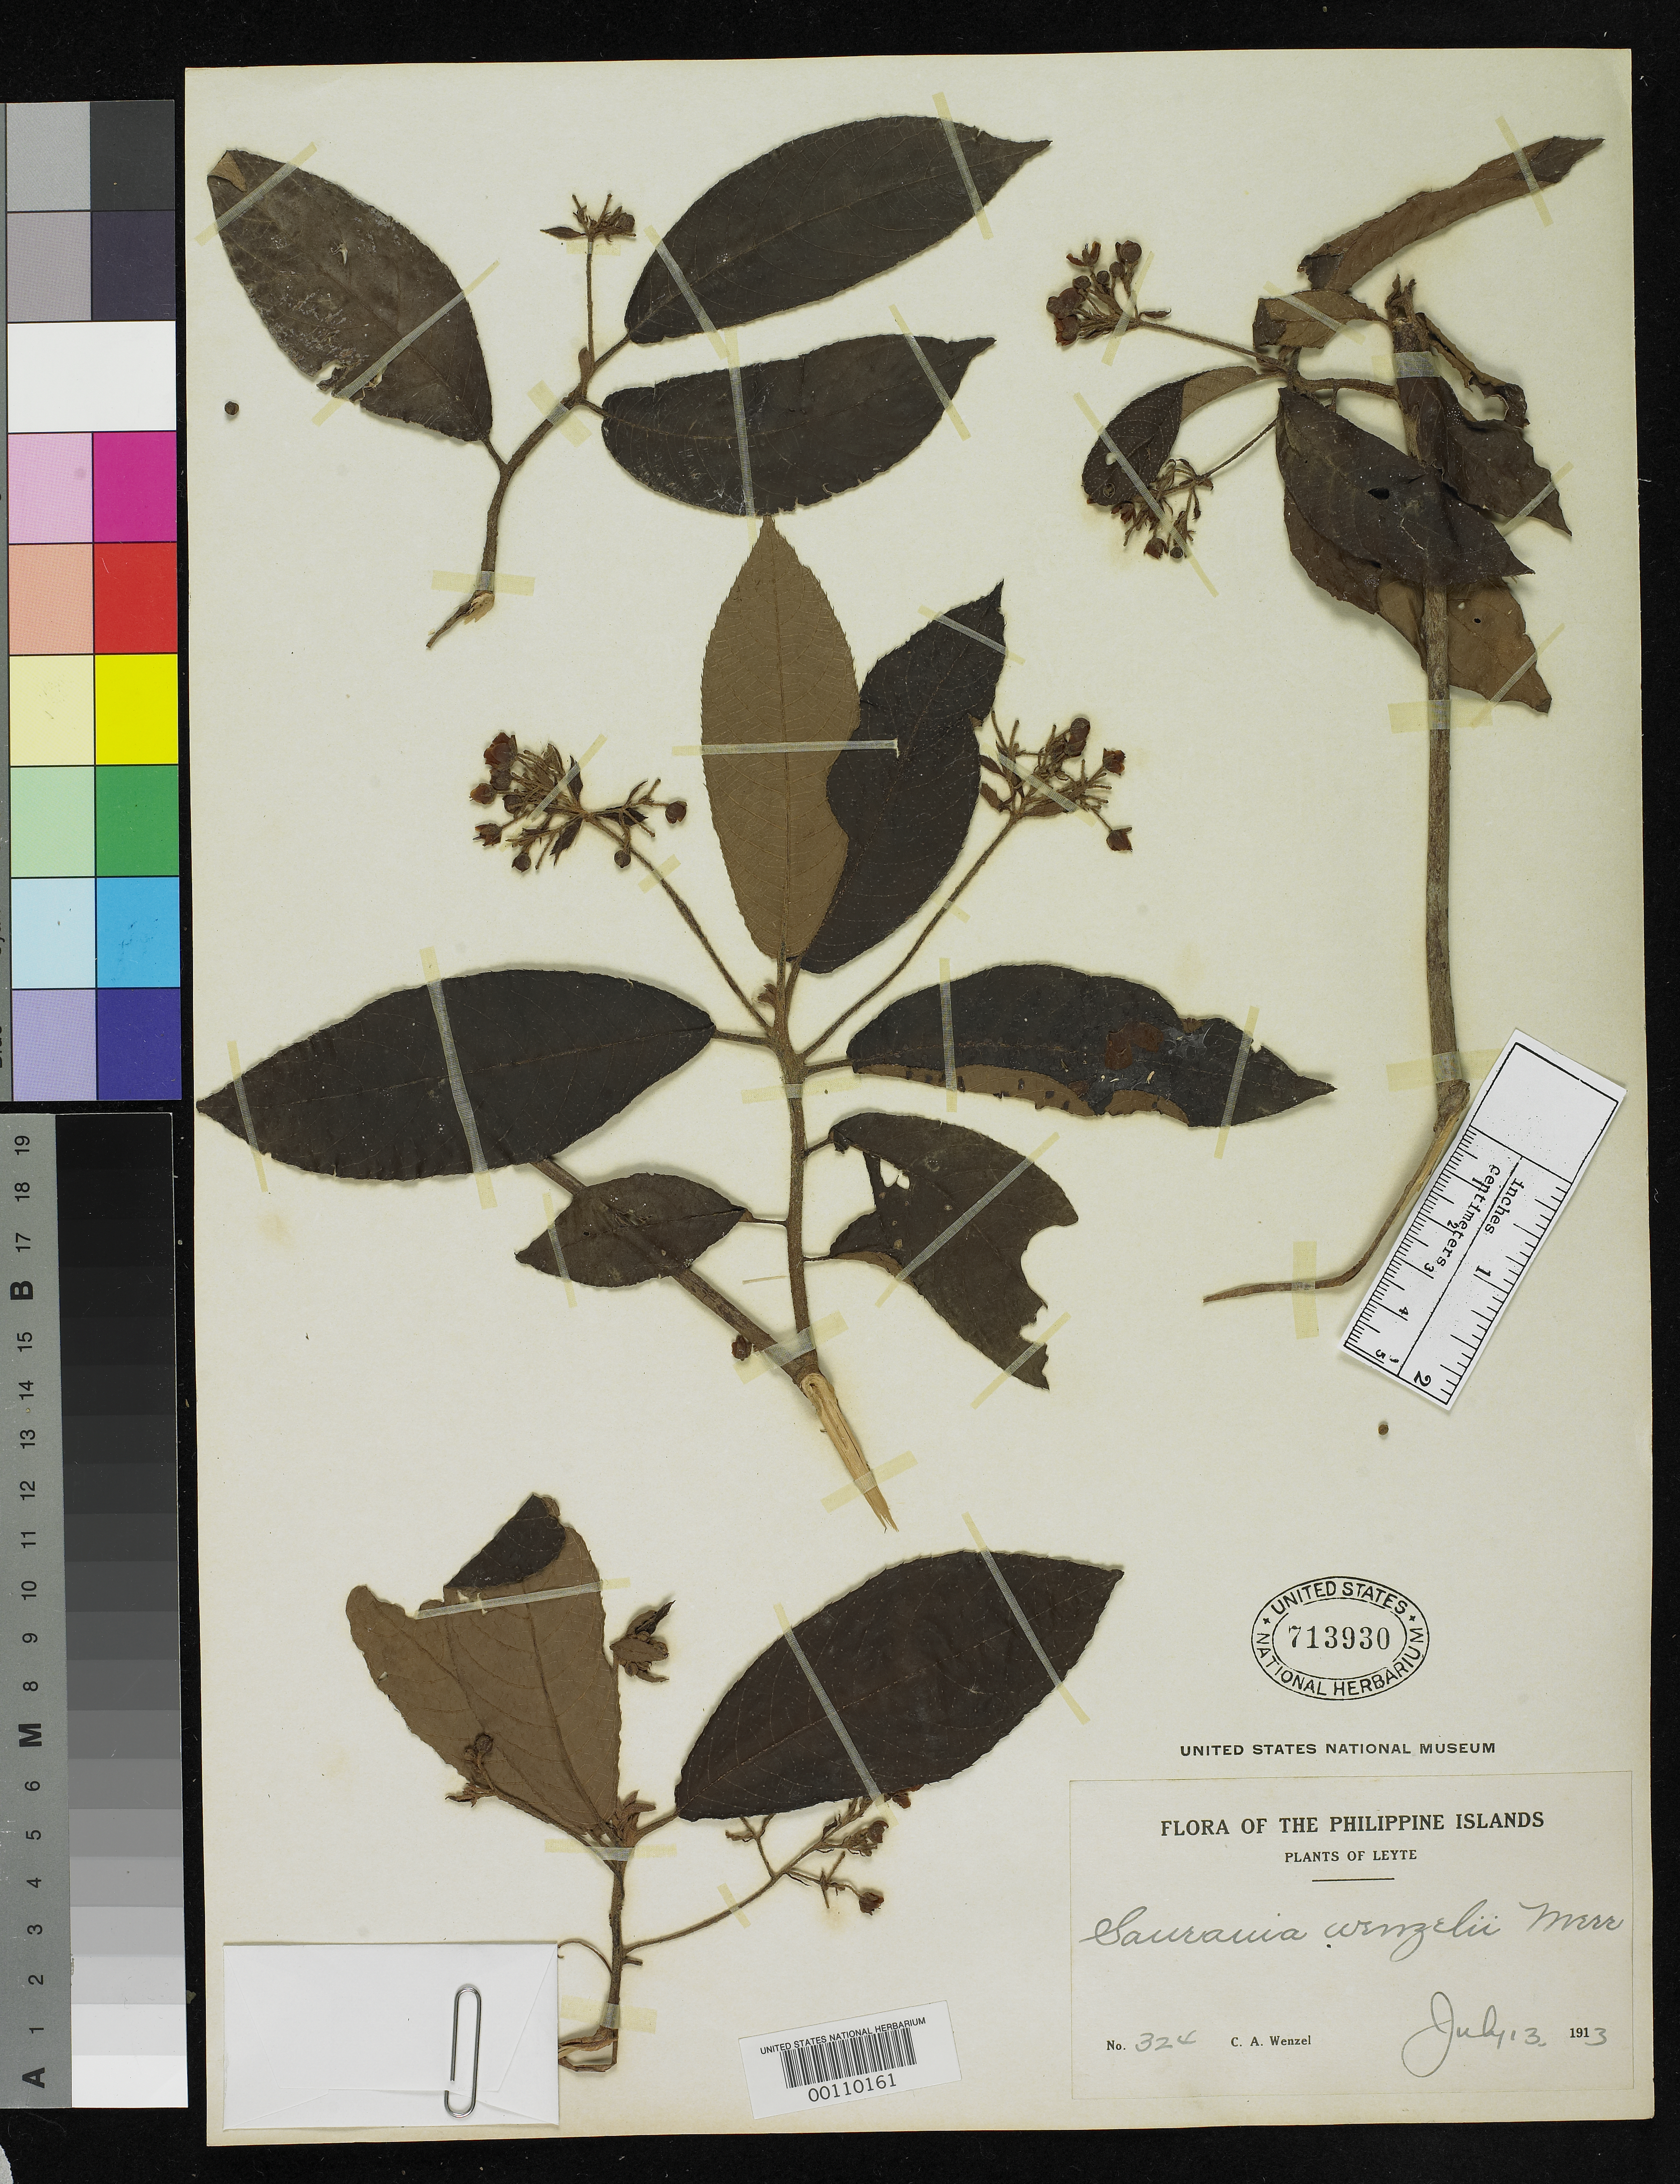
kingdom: Plantae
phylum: Tracheophyta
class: Magnoliopsida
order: Ericales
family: Actinidiaceae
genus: Saurauia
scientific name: Saurauia wenzelii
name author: Merr.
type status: Isotype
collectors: C. Wenzel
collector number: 324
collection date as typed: Jul 1913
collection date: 1913-07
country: Philippines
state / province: Eastern Visayas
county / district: Leyte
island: Leyte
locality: Dagami.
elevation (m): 60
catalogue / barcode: US 713930